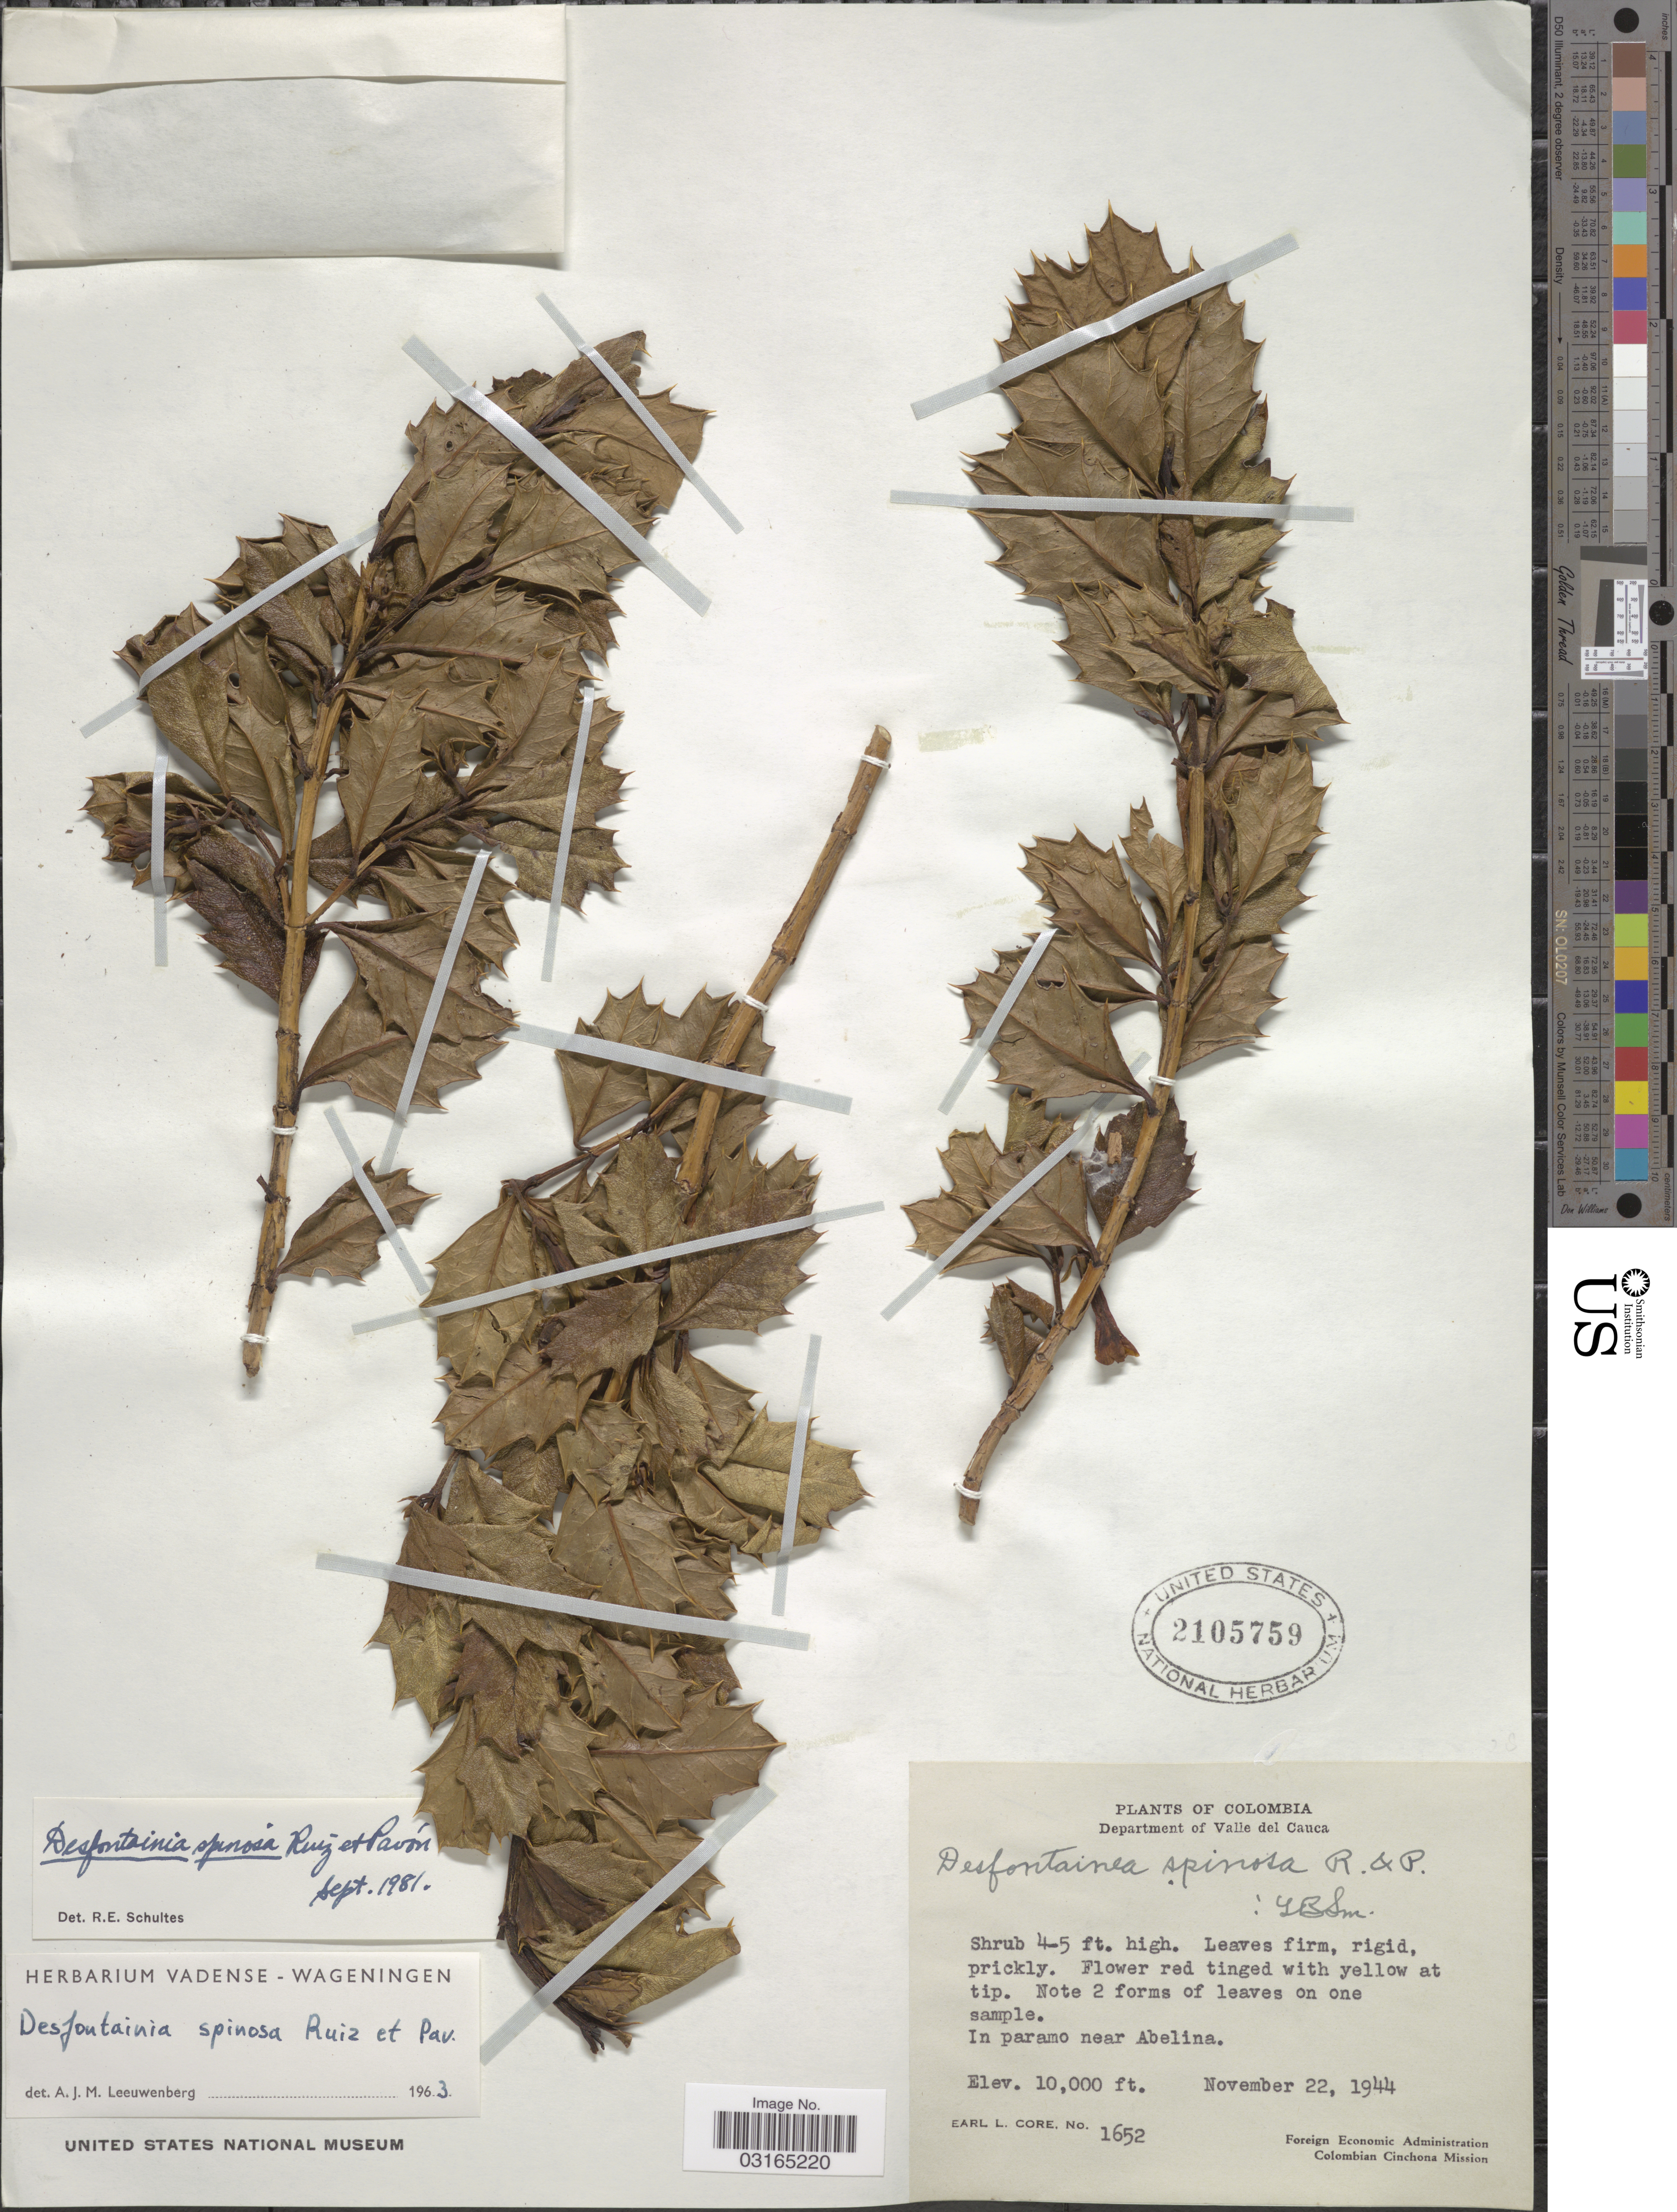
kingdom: Plantae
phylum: Tracheophyta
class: Magnoliopsida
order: Bruniales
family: Columelliaceae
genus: Desfontainia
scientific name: Desfontainia spinosa var. spinosa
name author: Ruiz & Pav.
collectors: E. L. Core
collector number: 1652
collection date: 1944-11-22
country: Colombia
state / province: Valle del Cauca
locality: Department of Valle del Cauca. In paramo near Abelina.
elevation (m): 3048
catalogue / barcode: US 2105759